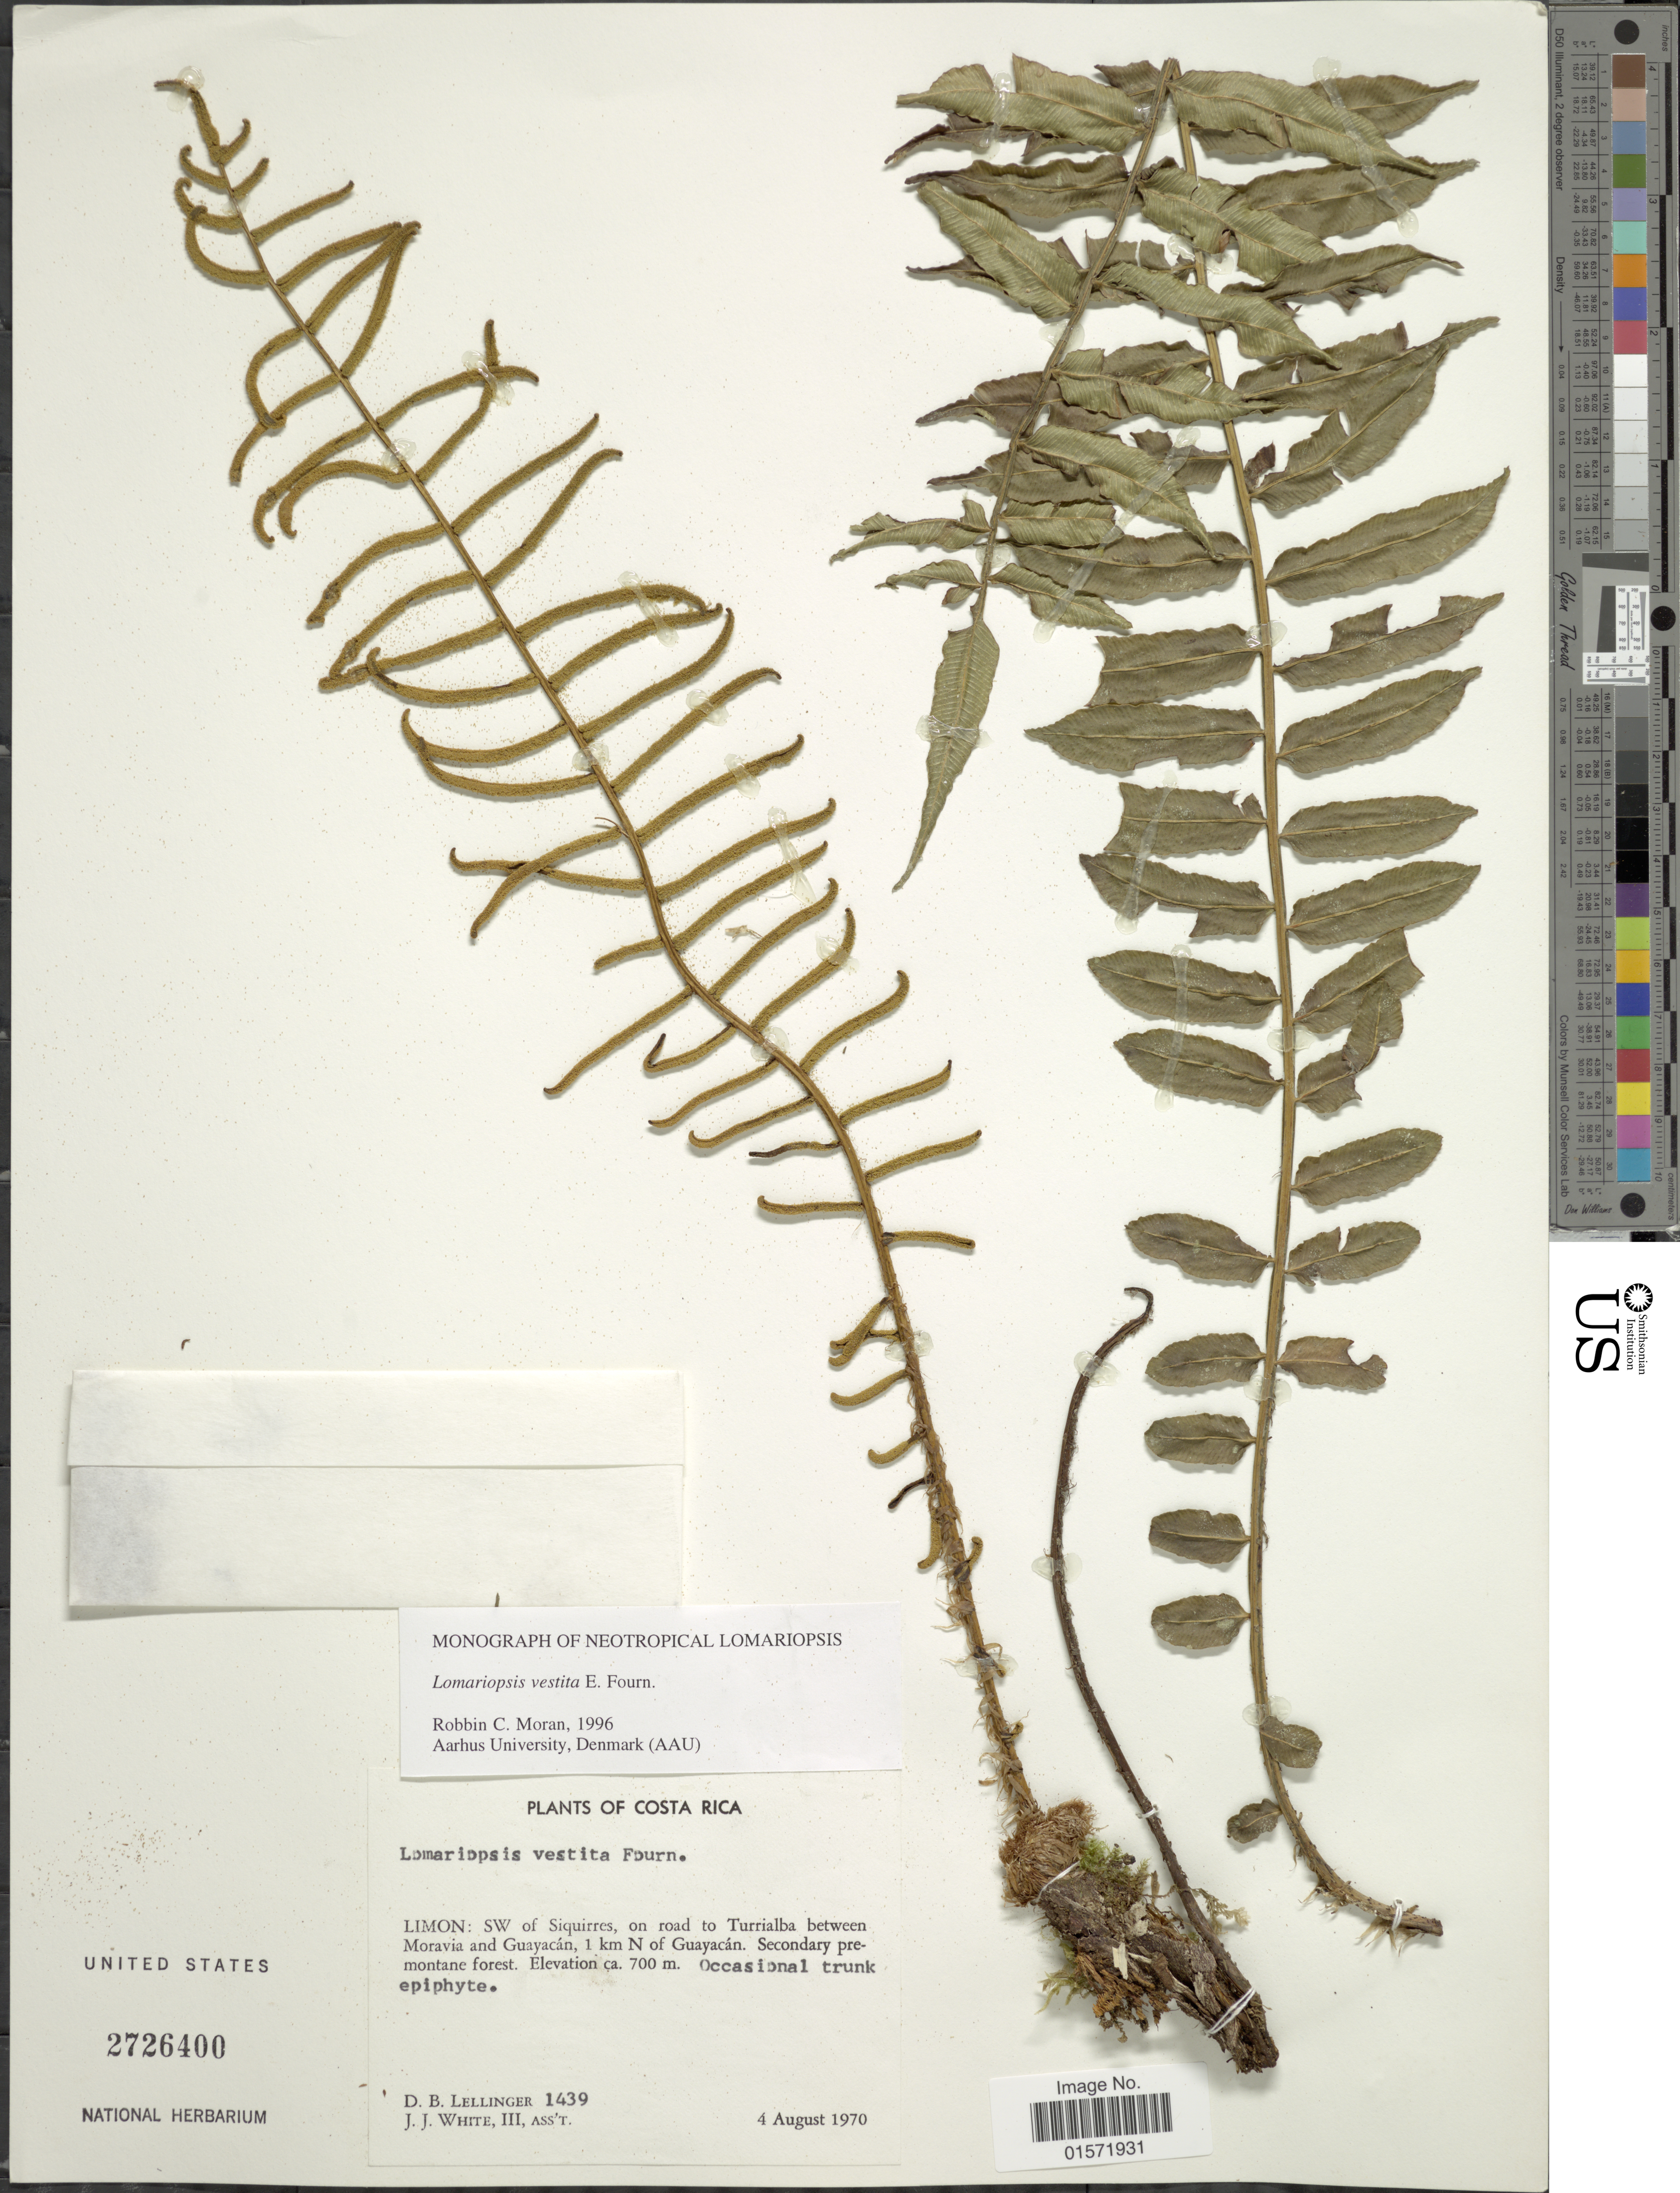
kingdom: Plantae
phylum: Tracheophyta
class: Polypodiopsida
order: Polypodiales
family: Lomariopsidaceae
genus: Lomariopsis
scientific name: Lomariopsis vestita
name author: E. Fourn.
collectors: D. B. Lellinger & J. J. White III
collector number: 1439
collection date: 1970-08-04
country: Costa Rica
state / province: Limón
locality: SW of Siquirres, on road to Turrialba between Moravia and Guayacán, 1 km N of Guayacán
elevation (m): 700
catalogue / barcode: US 2726400